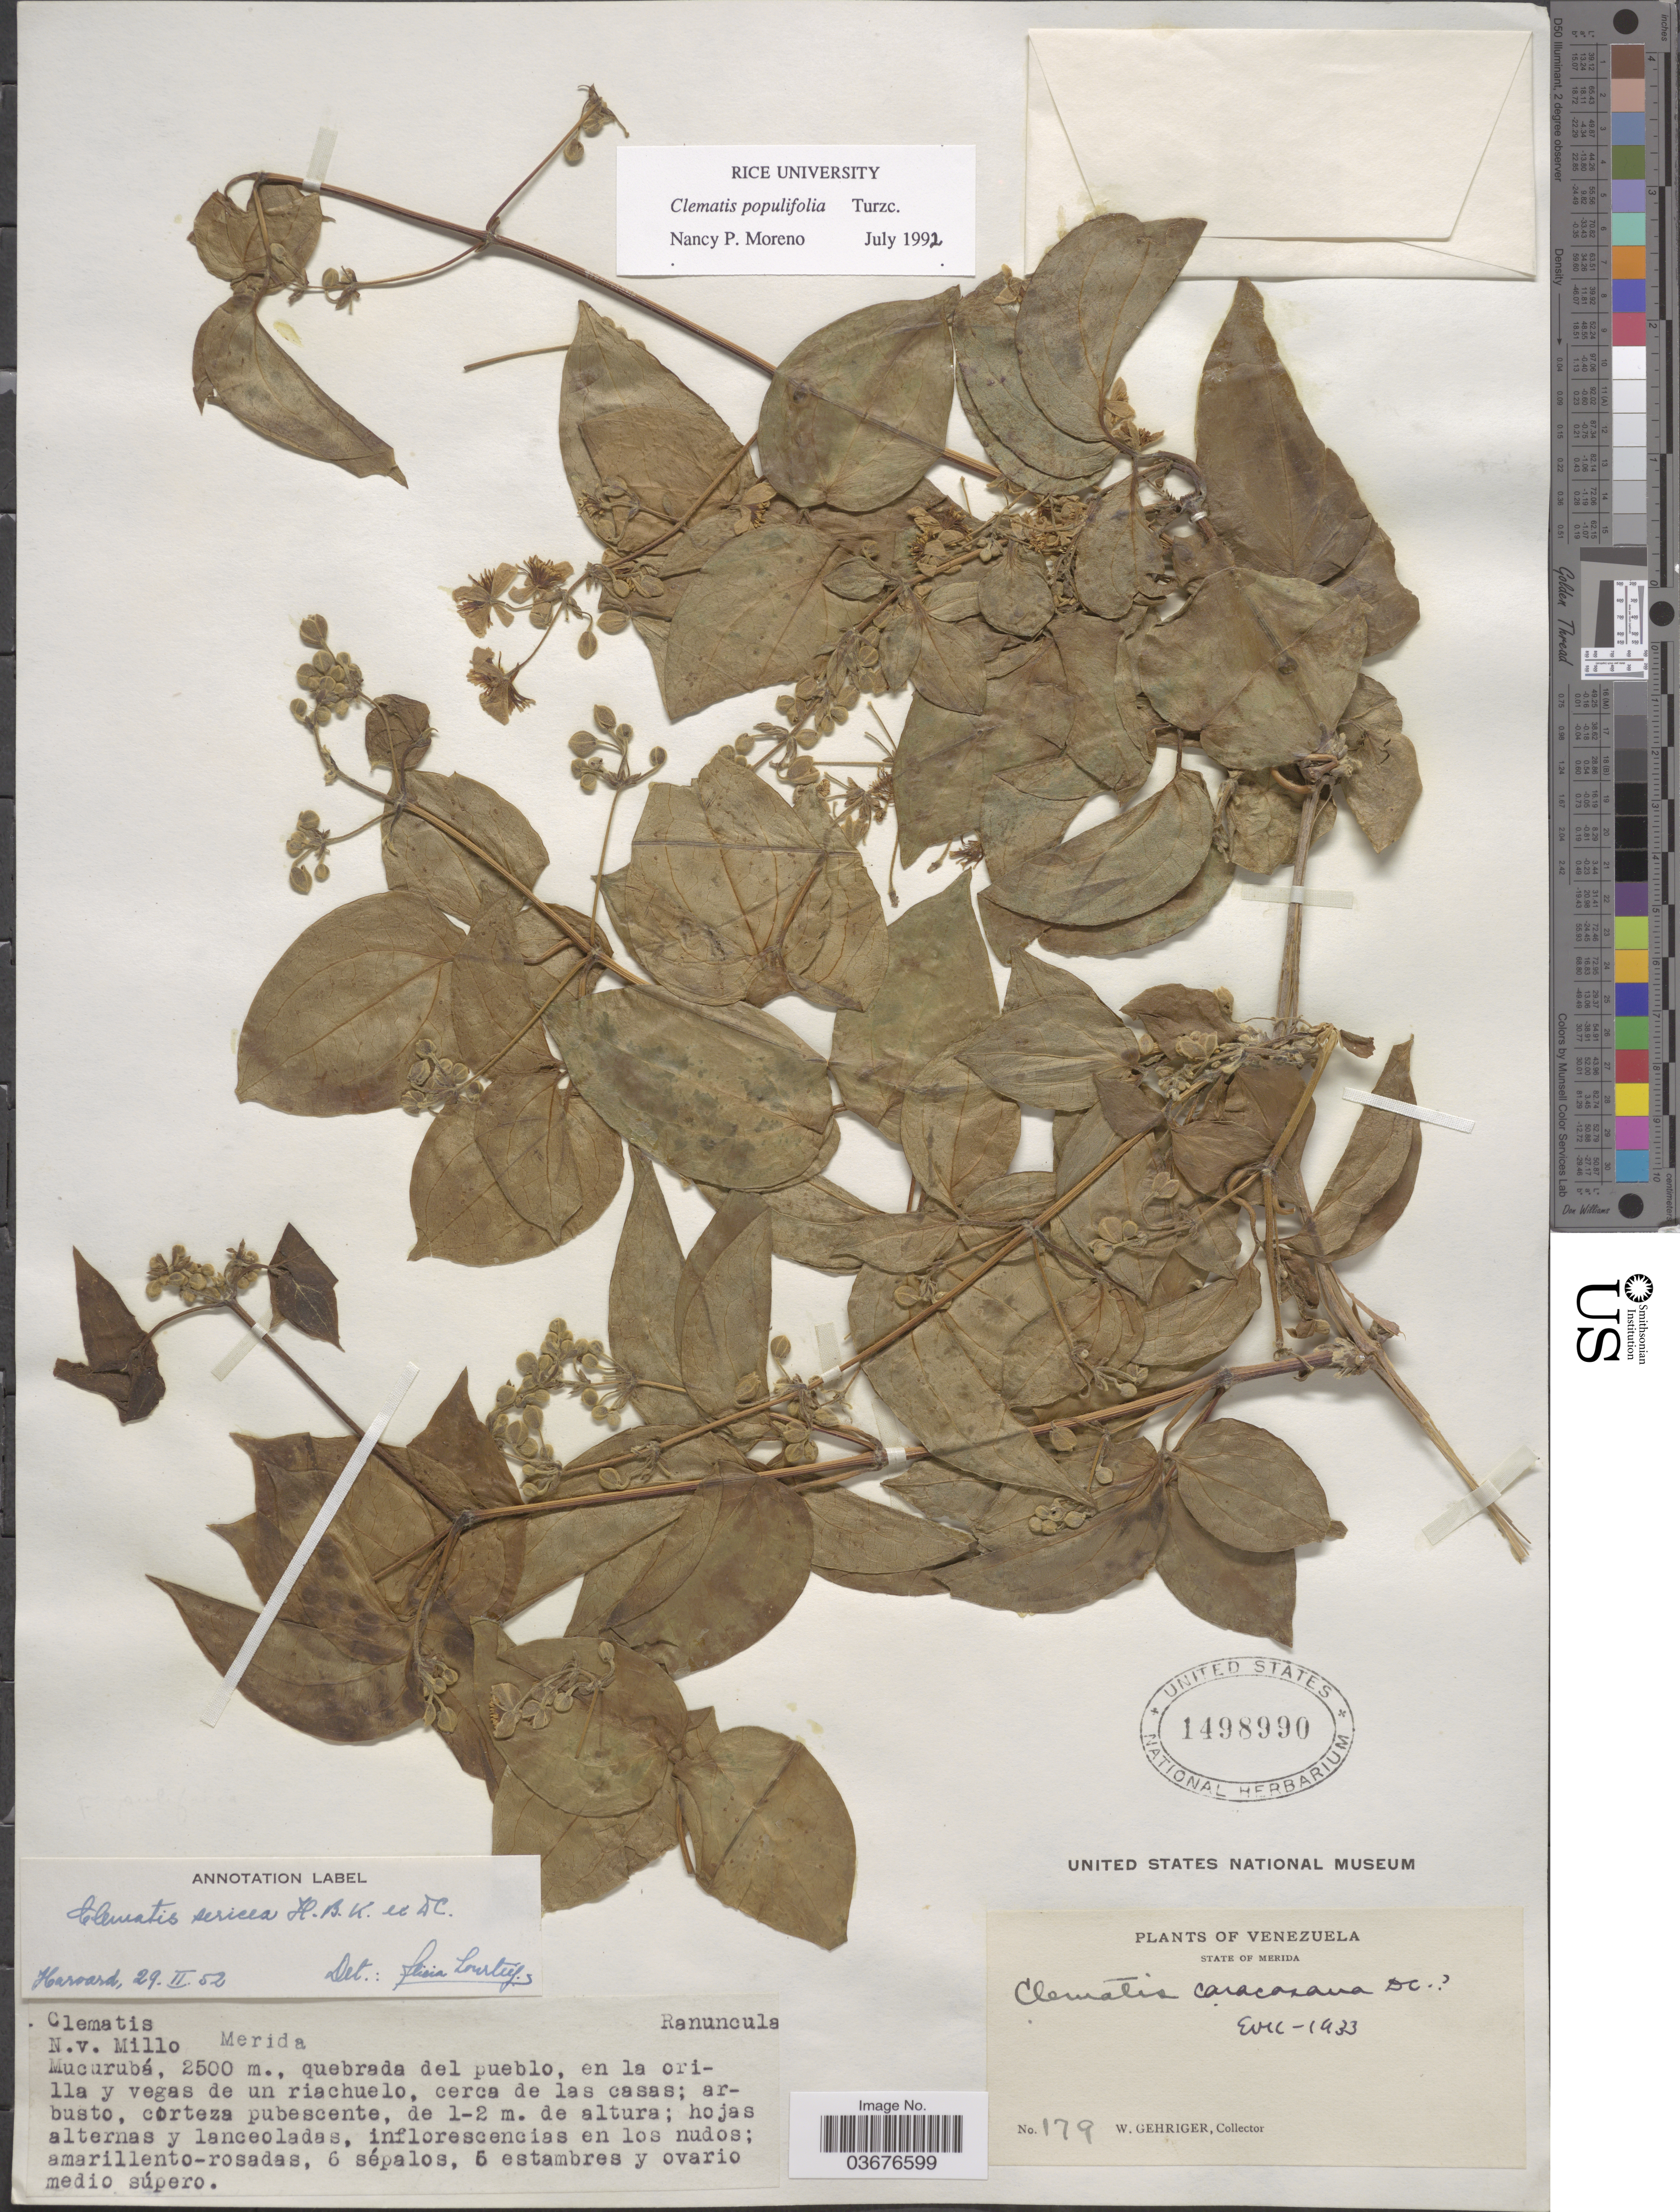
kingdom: Plantae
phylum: Tracheophyta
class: Magnoliopsida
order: Ranunculales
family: Ranunculaceae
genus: Clematis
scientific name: Clematis populifolia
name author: Turcz.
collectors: W. Gehriger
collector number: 179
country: Venezuela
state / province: Mérida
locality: Mucurubá.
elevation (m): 2500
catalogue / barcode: US 1498990